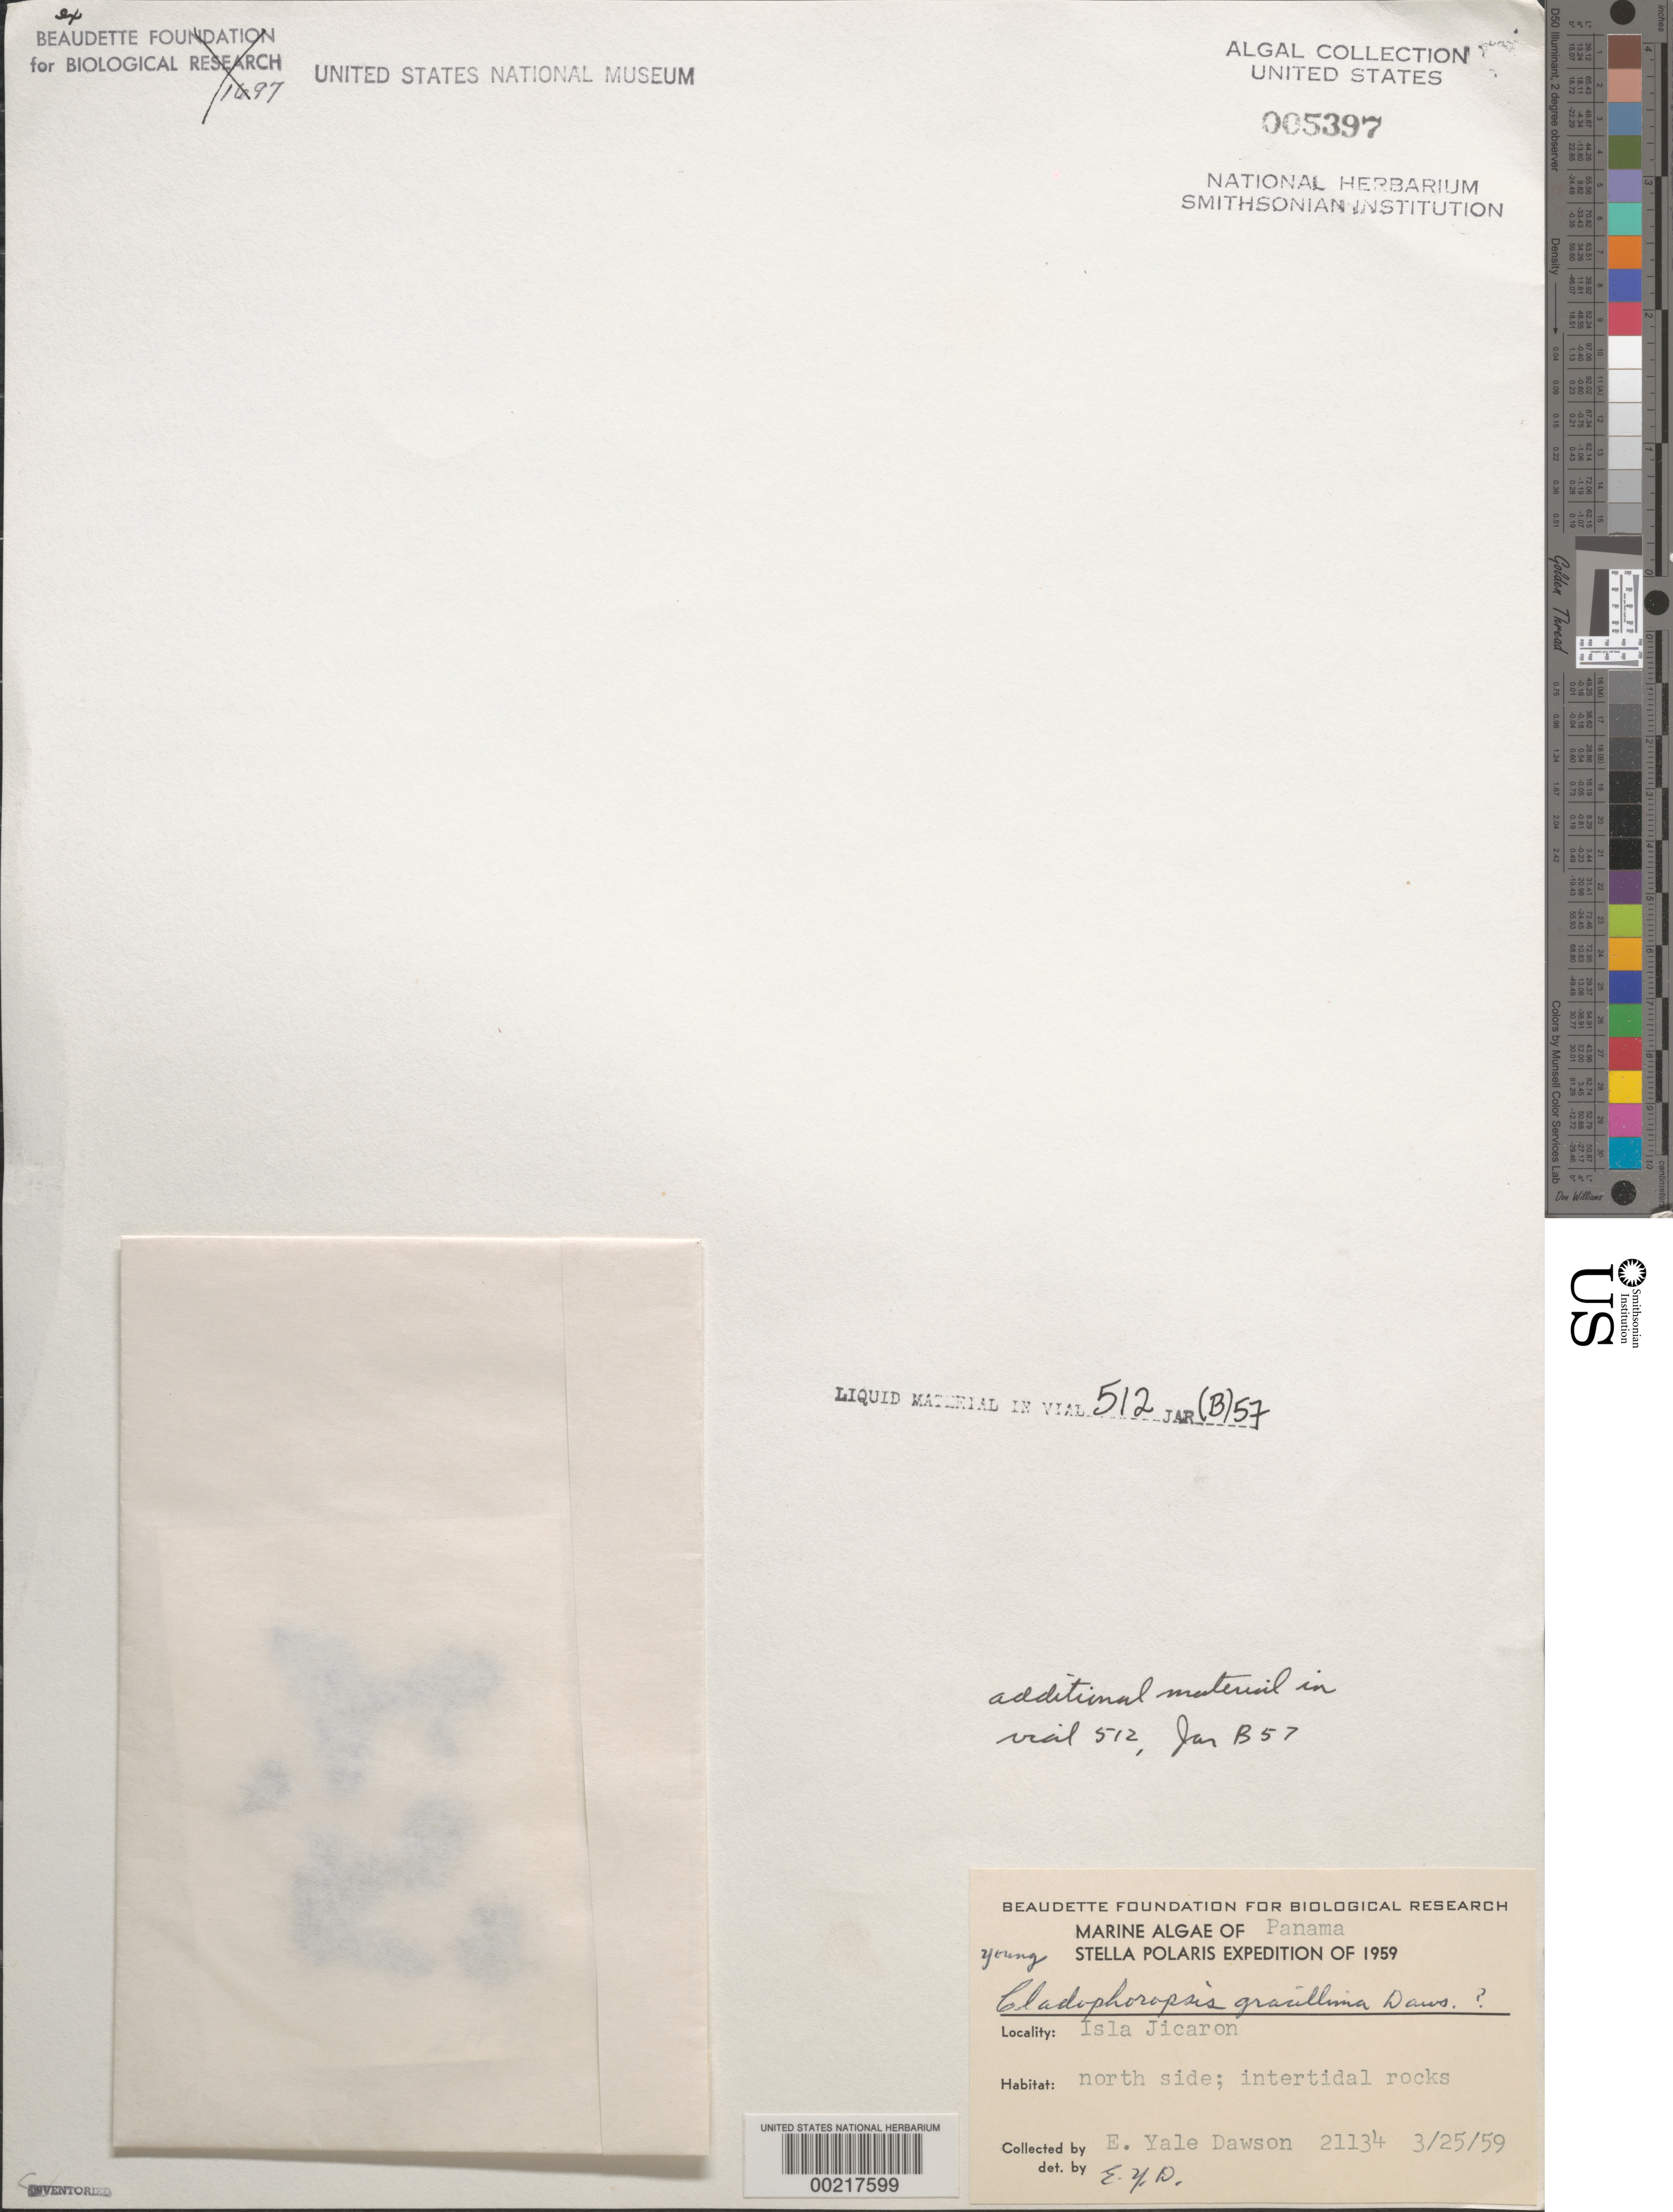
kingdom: Plantae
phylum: Chlorophyta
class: Ulvophyceae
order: Siphonocladales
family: Boodleaceae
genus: Cladophoropsis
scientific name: Cladophoropsis gracillima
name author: E.Y. Dawson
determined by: Dawson, E. Y.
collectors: E. Y. Dawson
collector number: EYD 21134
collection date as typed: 25 Mar 1959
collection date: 1959-03-25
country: Panama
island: Jicarón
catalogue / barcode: US 5397